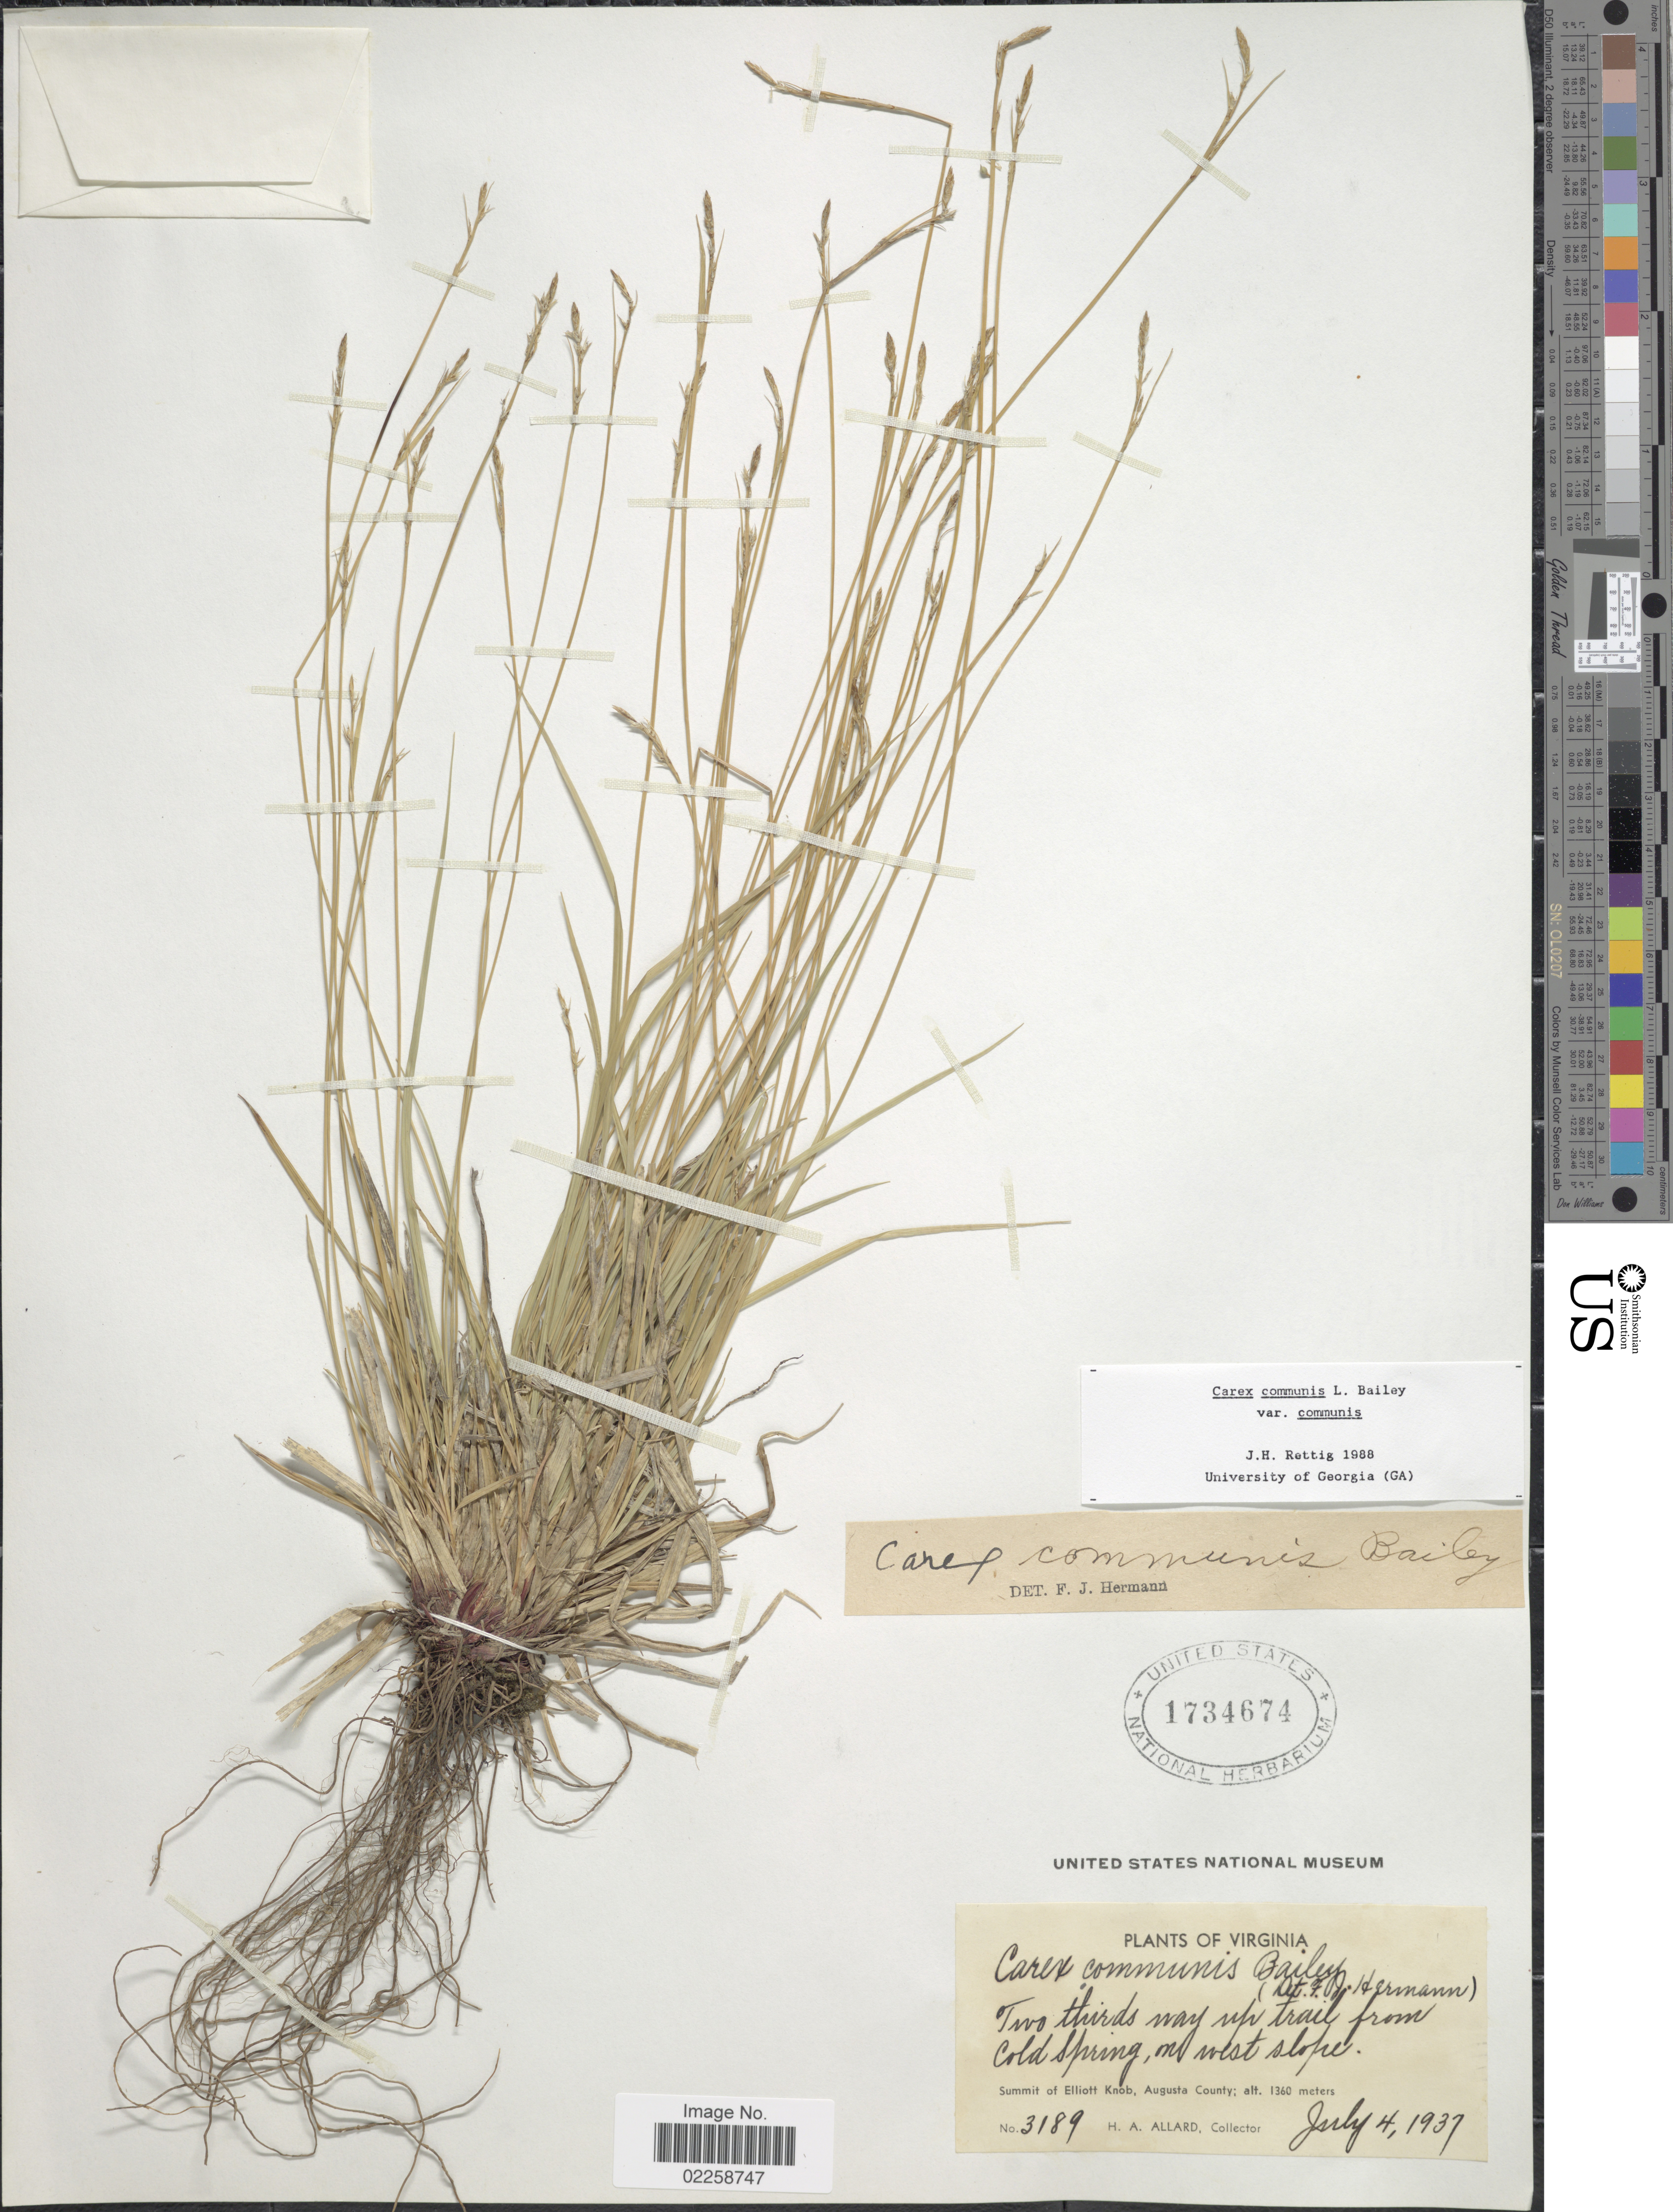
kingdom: Plantae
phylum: Tracheophyta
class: Liliopsida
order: Poales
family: Cyperaceae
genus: Carex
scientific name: Carex communis var. communis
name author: L.H. Bailey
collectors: H. A. Allard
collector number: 3189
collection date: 1937-07-04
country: United States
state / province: Virginia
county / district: Augusta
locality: Two thirds way up trail from cold spring, on west slope, Summit of Elliot Knob, Augusta County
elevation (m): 1360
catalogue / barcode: US 1734674